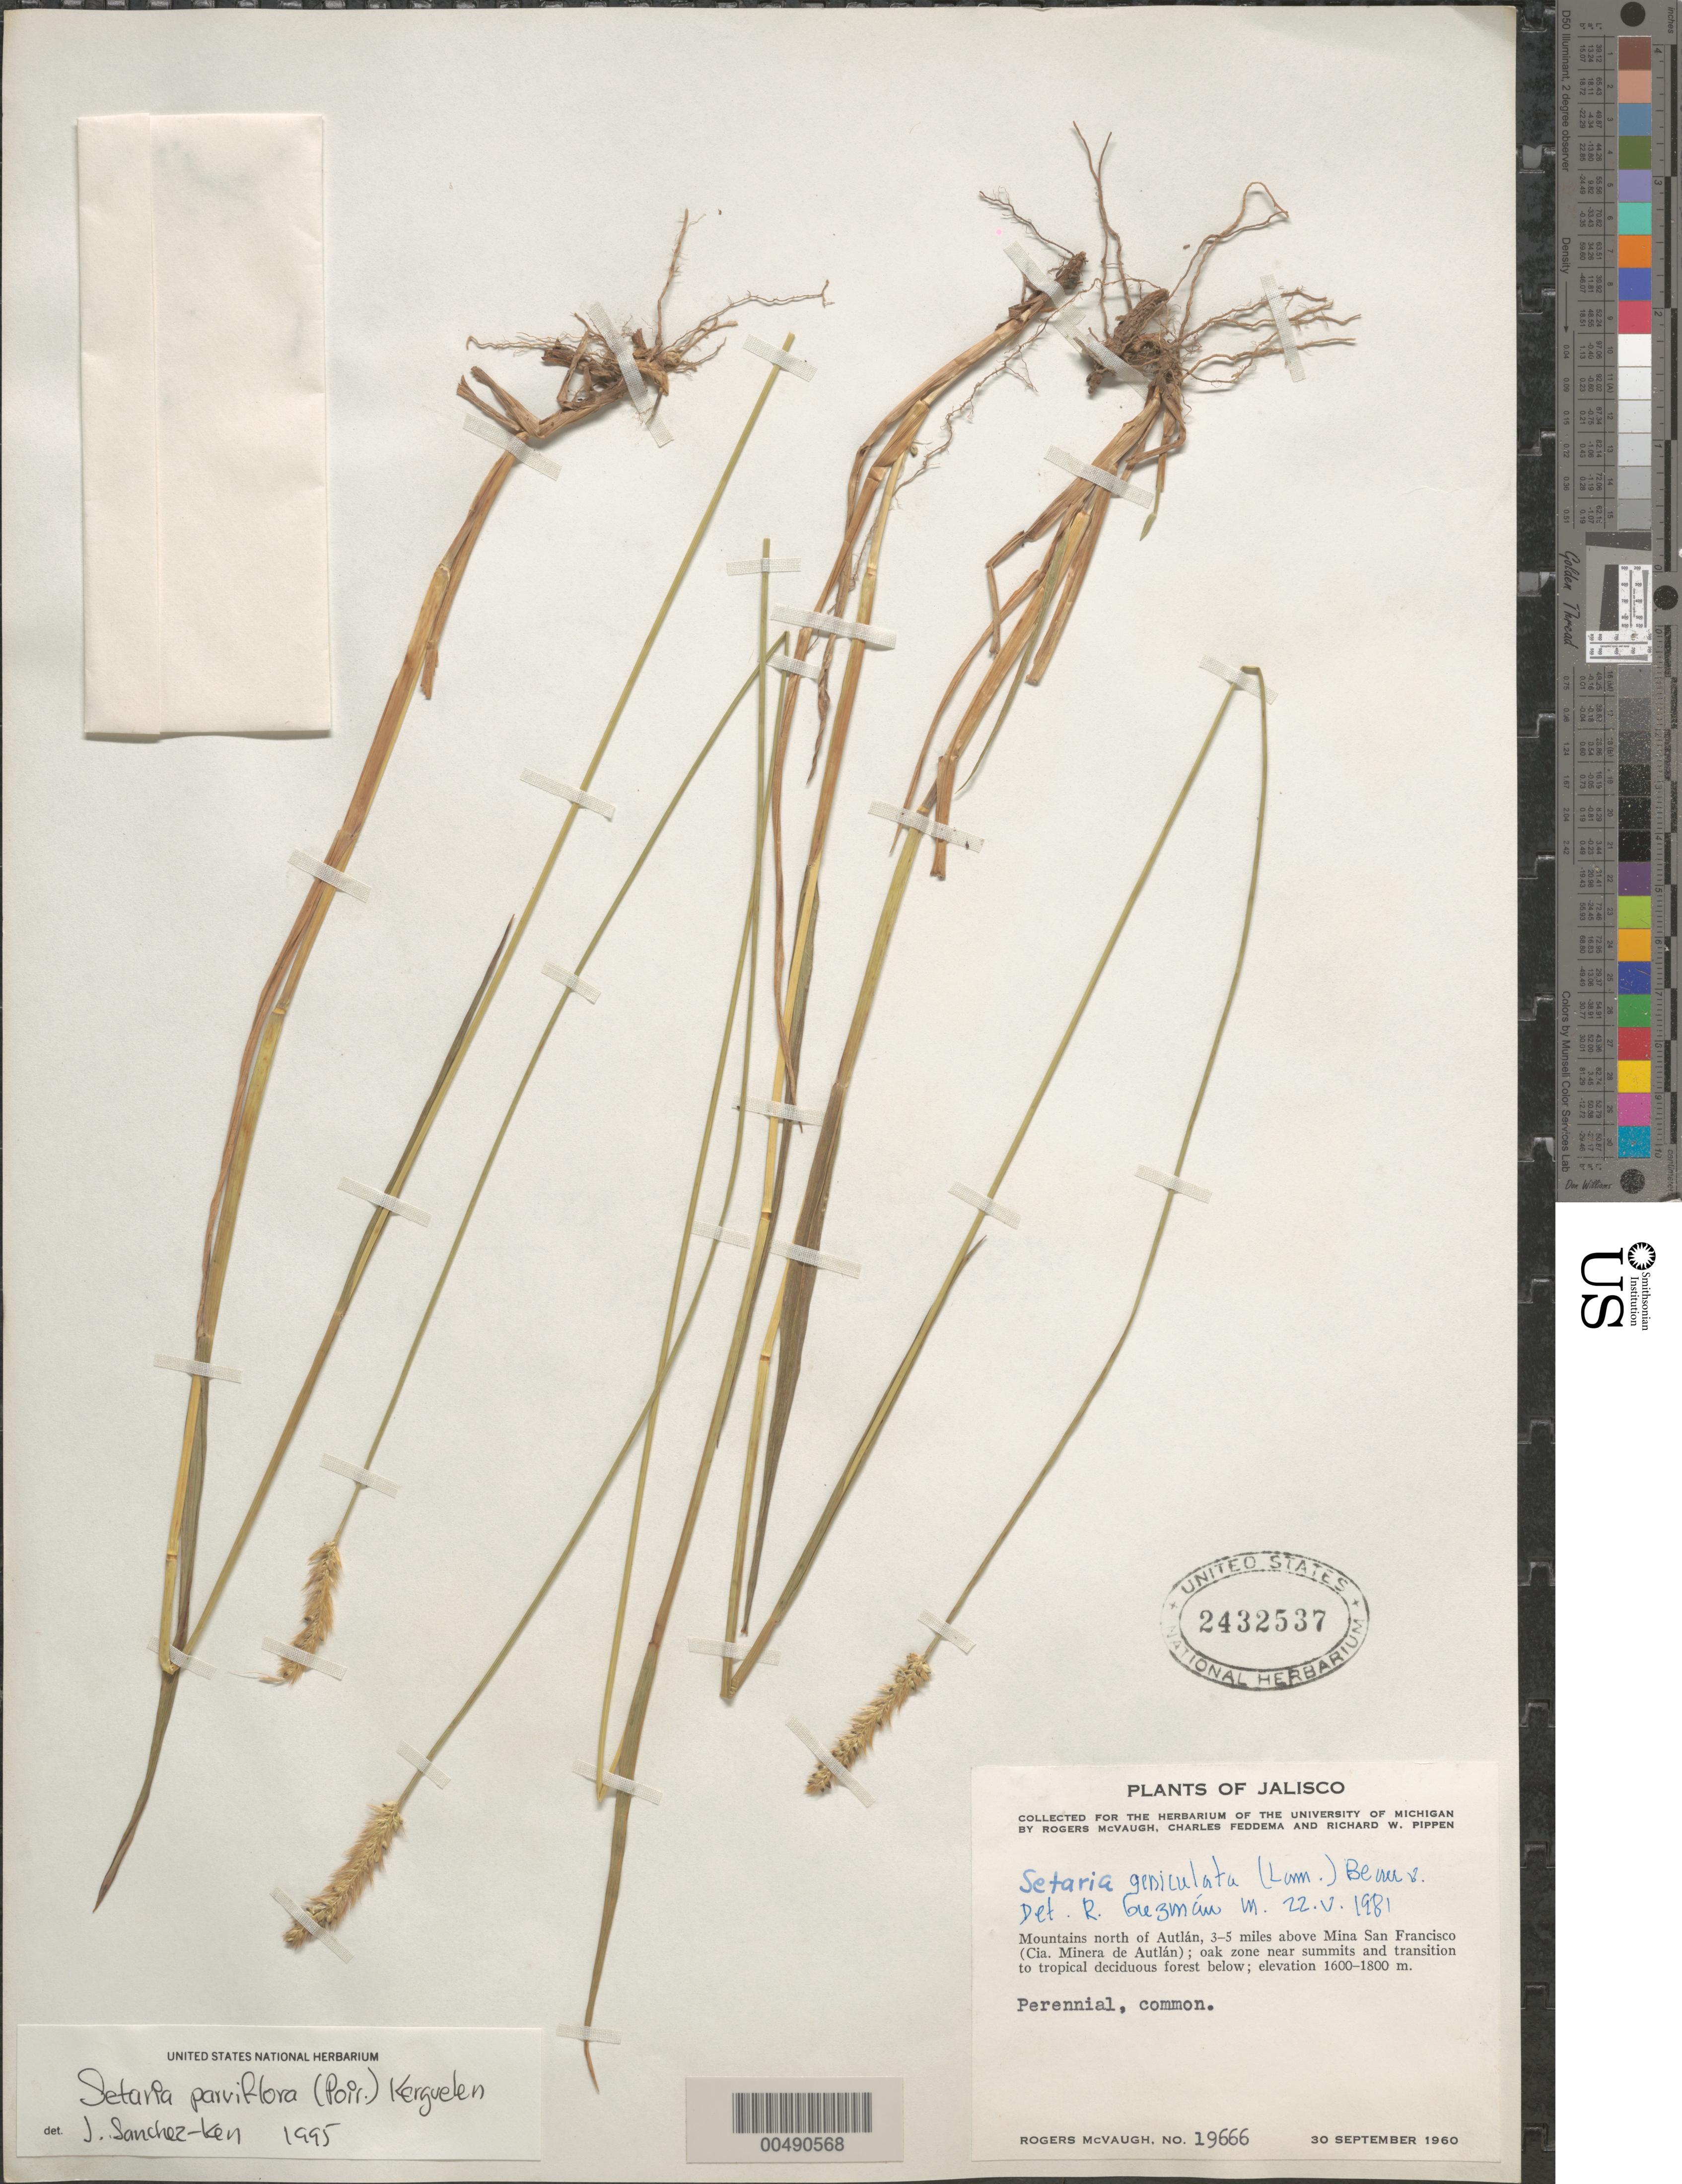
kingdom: Plantae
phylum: Tracheophyta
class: Liliopsida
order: Poales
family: Poaceae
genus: Setaria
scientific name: Setaria parviflora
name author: (Poir.) Kerguélen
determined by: Sánchez-Ken, J. G.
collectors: R. McVaugh, C. Feddema & R. W. Pippen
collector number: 19666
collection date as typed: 30 Sep 1960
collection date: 1960-09-30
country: Mexico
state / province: Jalisco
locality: Mts N of Autlán, 3-5 mi above Mina San Francisco (Cia. Minera de Autlán)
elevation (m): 1600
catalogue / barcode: US 2432537